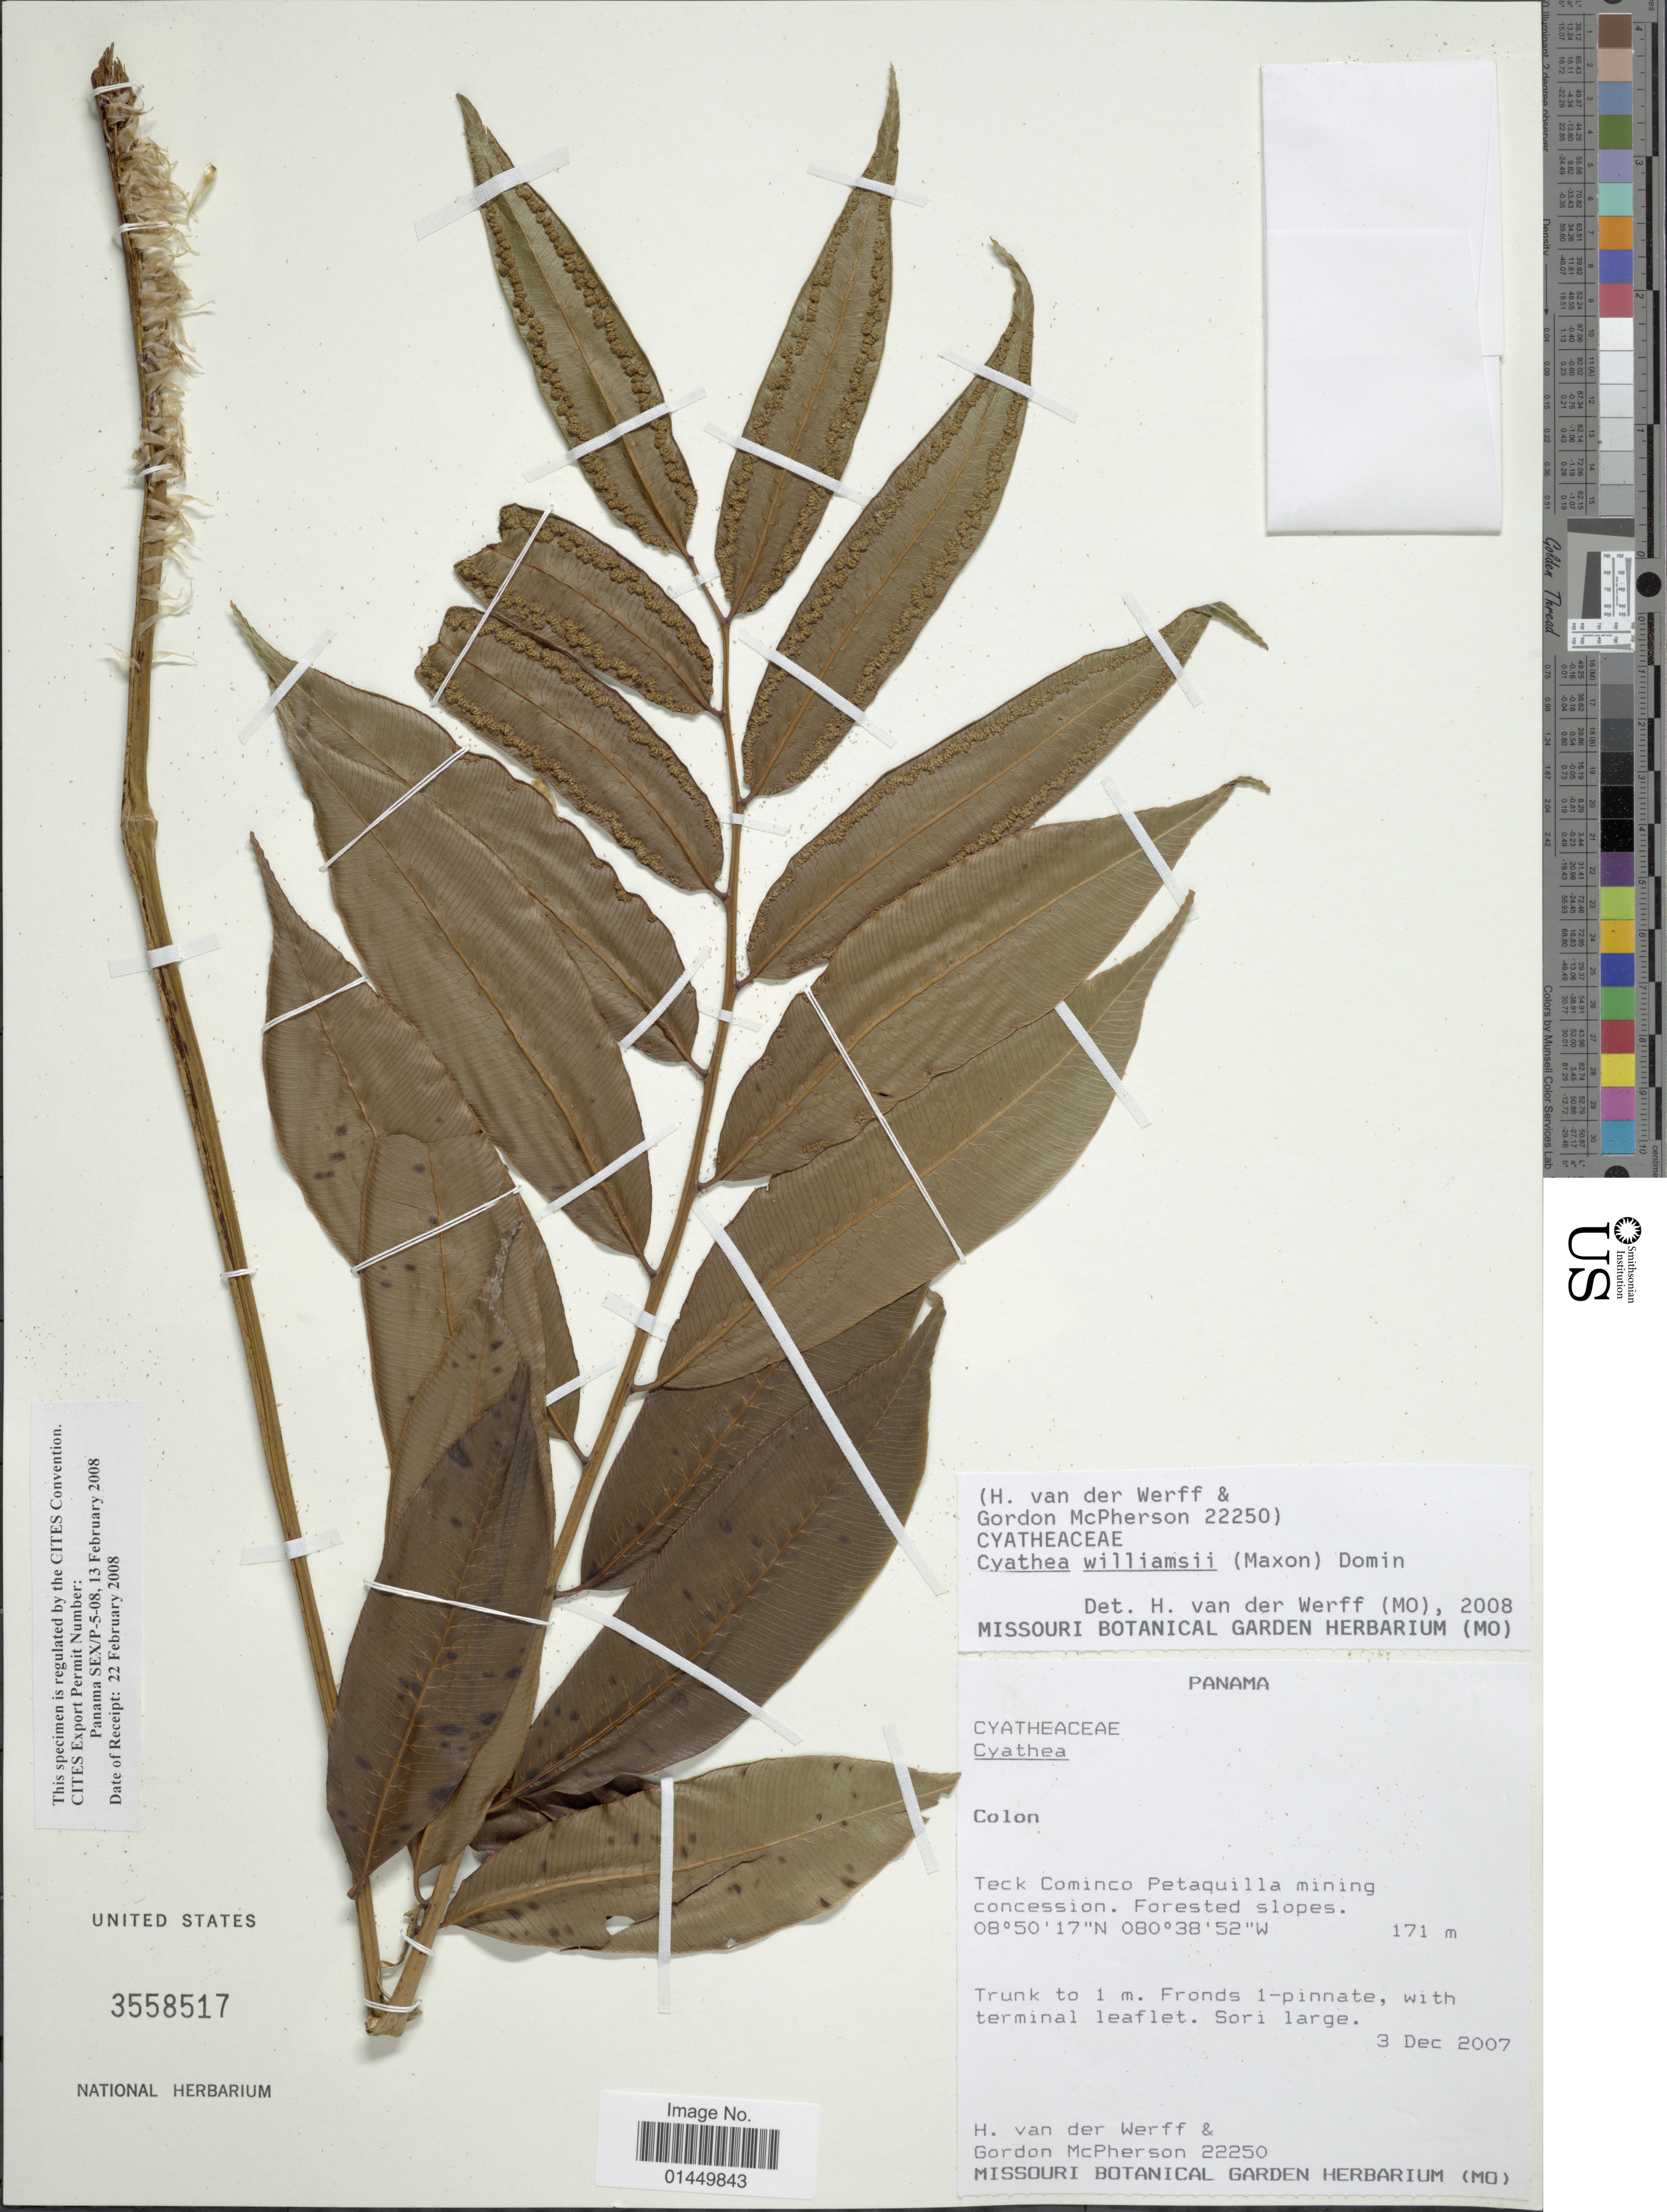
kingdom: Plantae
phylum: Tracheophyta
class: Polypodiopsida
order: Cyatheales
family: Cyatheaceae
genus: Cyathea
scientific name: Cyathea williamsii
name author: (Maxon) Domin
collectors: H. van der Werff & G. McPherson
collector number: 22250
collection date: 2007-12-03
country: Panama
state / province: Colón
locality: Colon, Teck Cominco Petaquilla mining concession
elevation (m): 171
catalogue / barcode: US 3558517